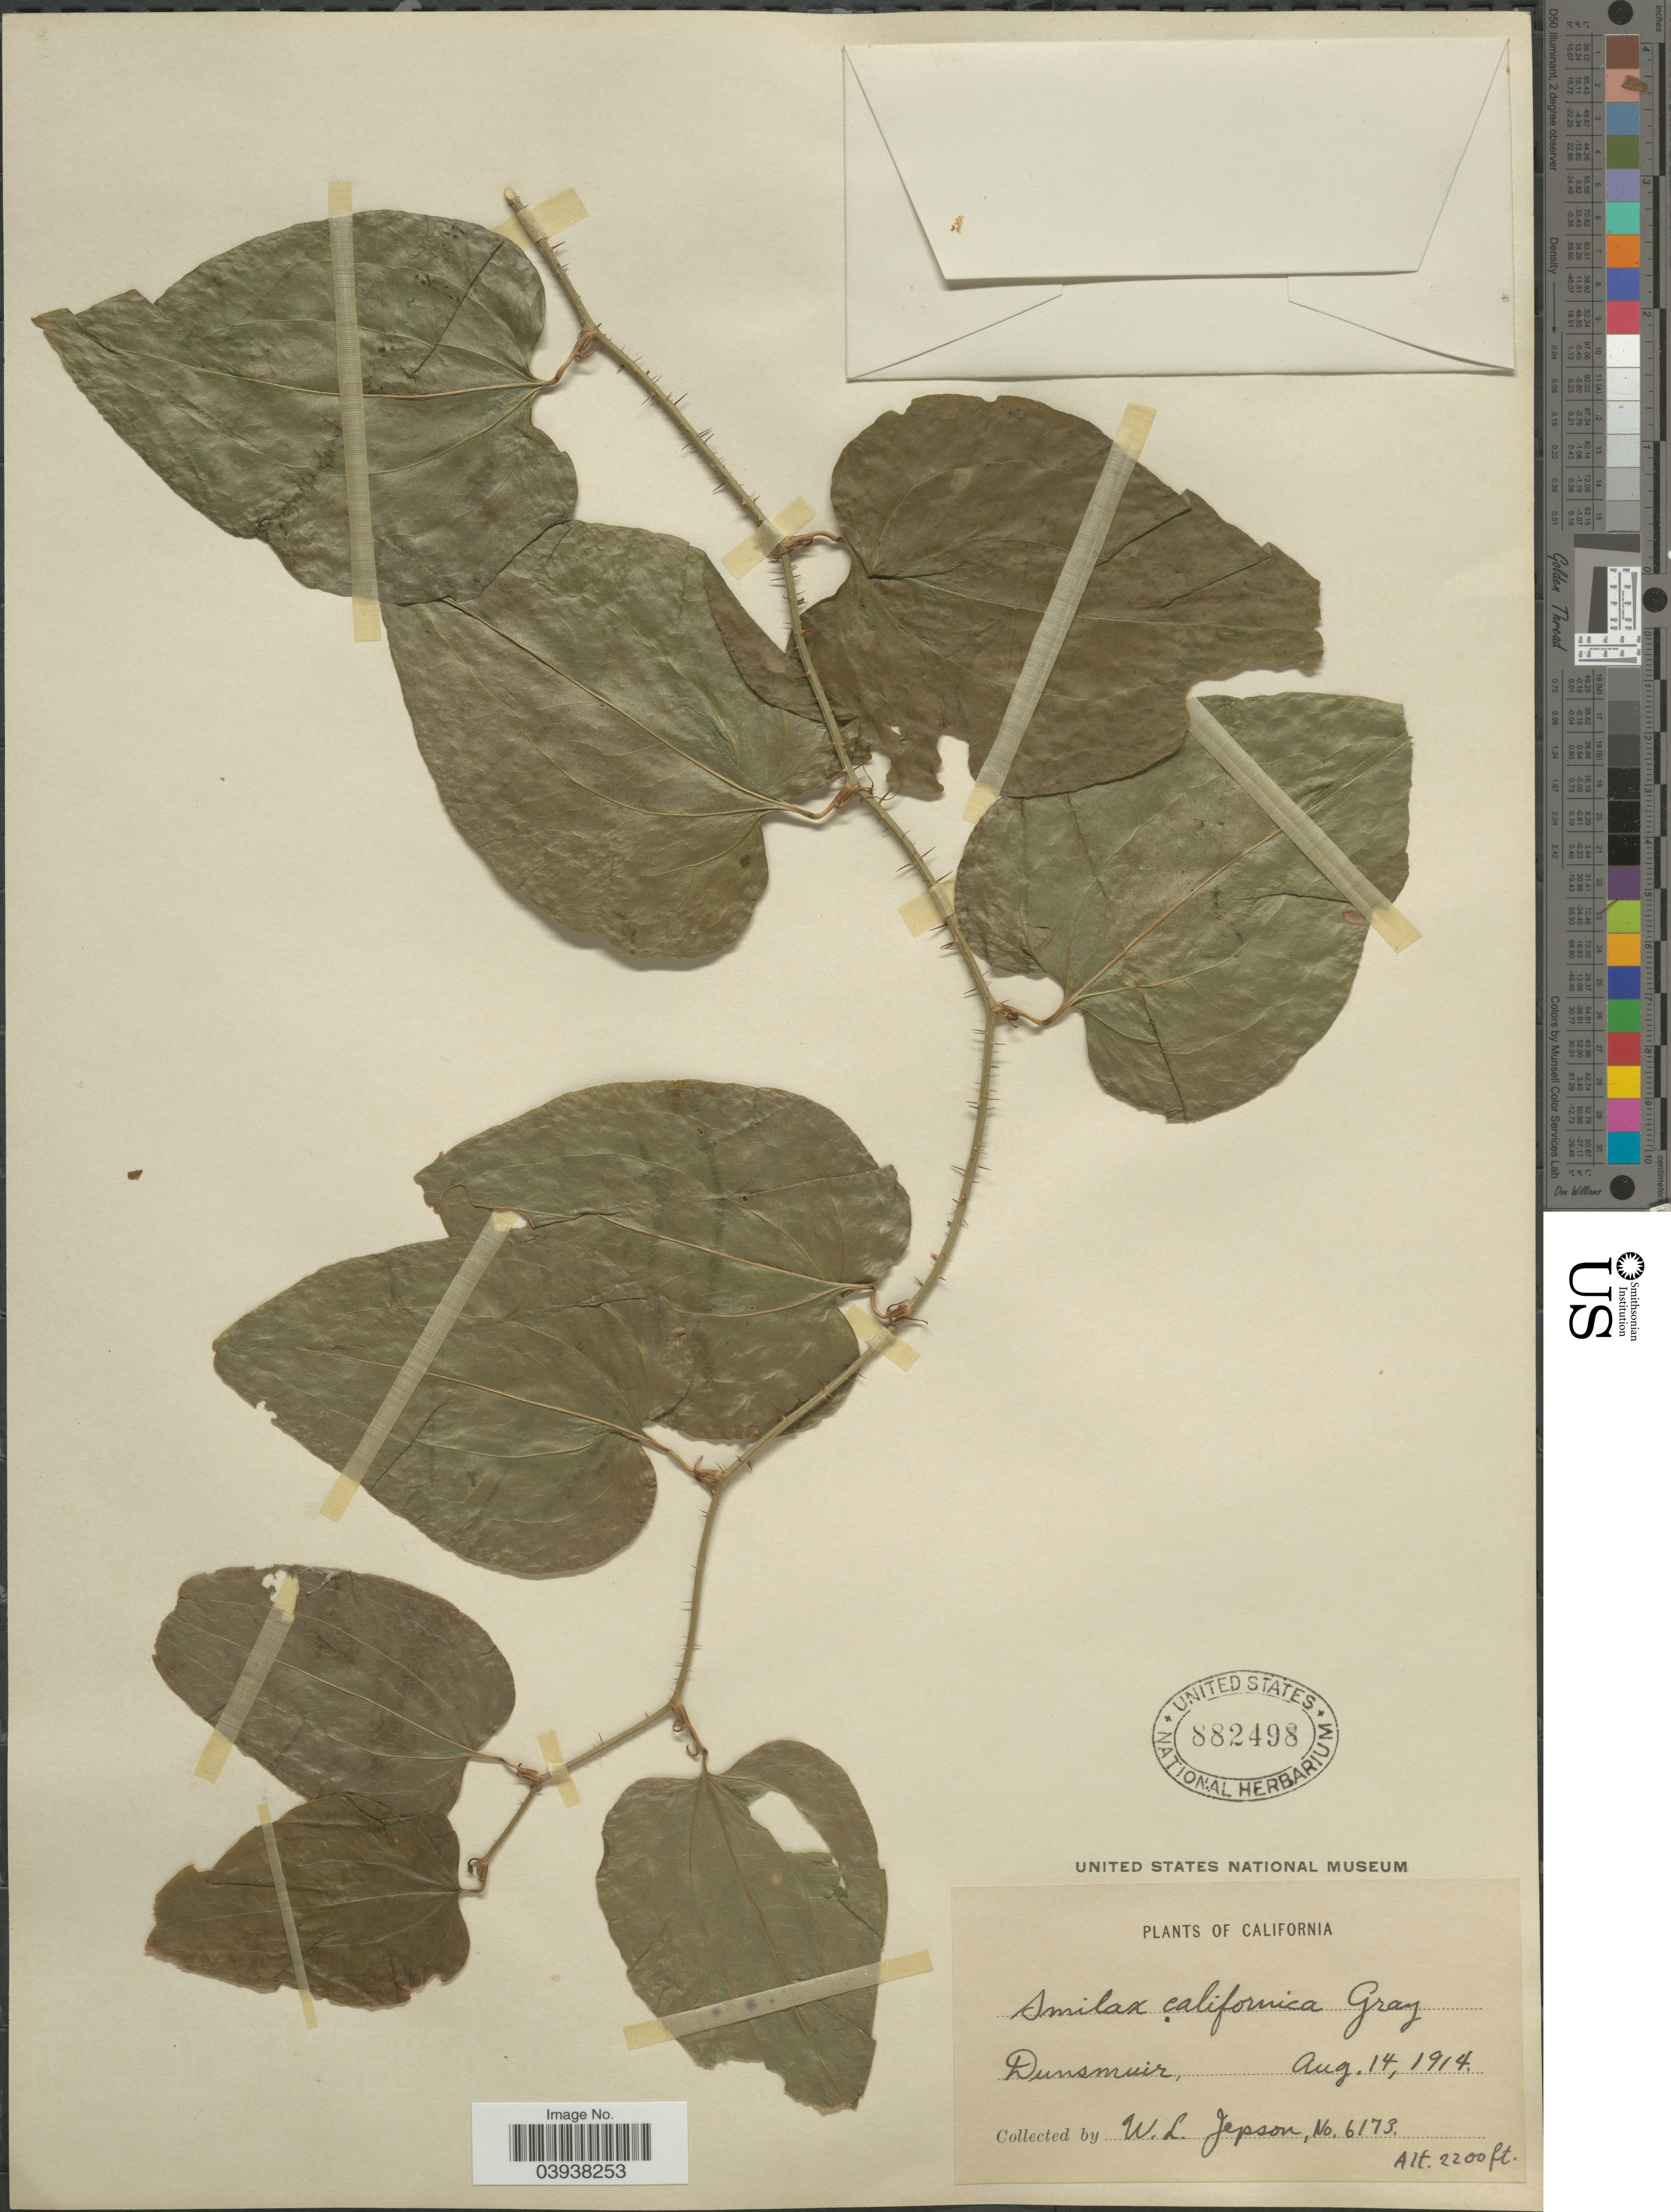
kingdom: Plantae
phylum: Tracheophyta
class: Liliopsida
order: Liliales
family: Smilacaceae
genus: Smilax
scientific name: Smilax californica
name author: (A. DC.) A. Gray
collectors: W. L. Jepson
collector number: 6173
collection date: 1914-08-14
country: United States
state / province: California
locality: Dunsmuir.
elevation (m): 671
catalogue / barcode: US 882498